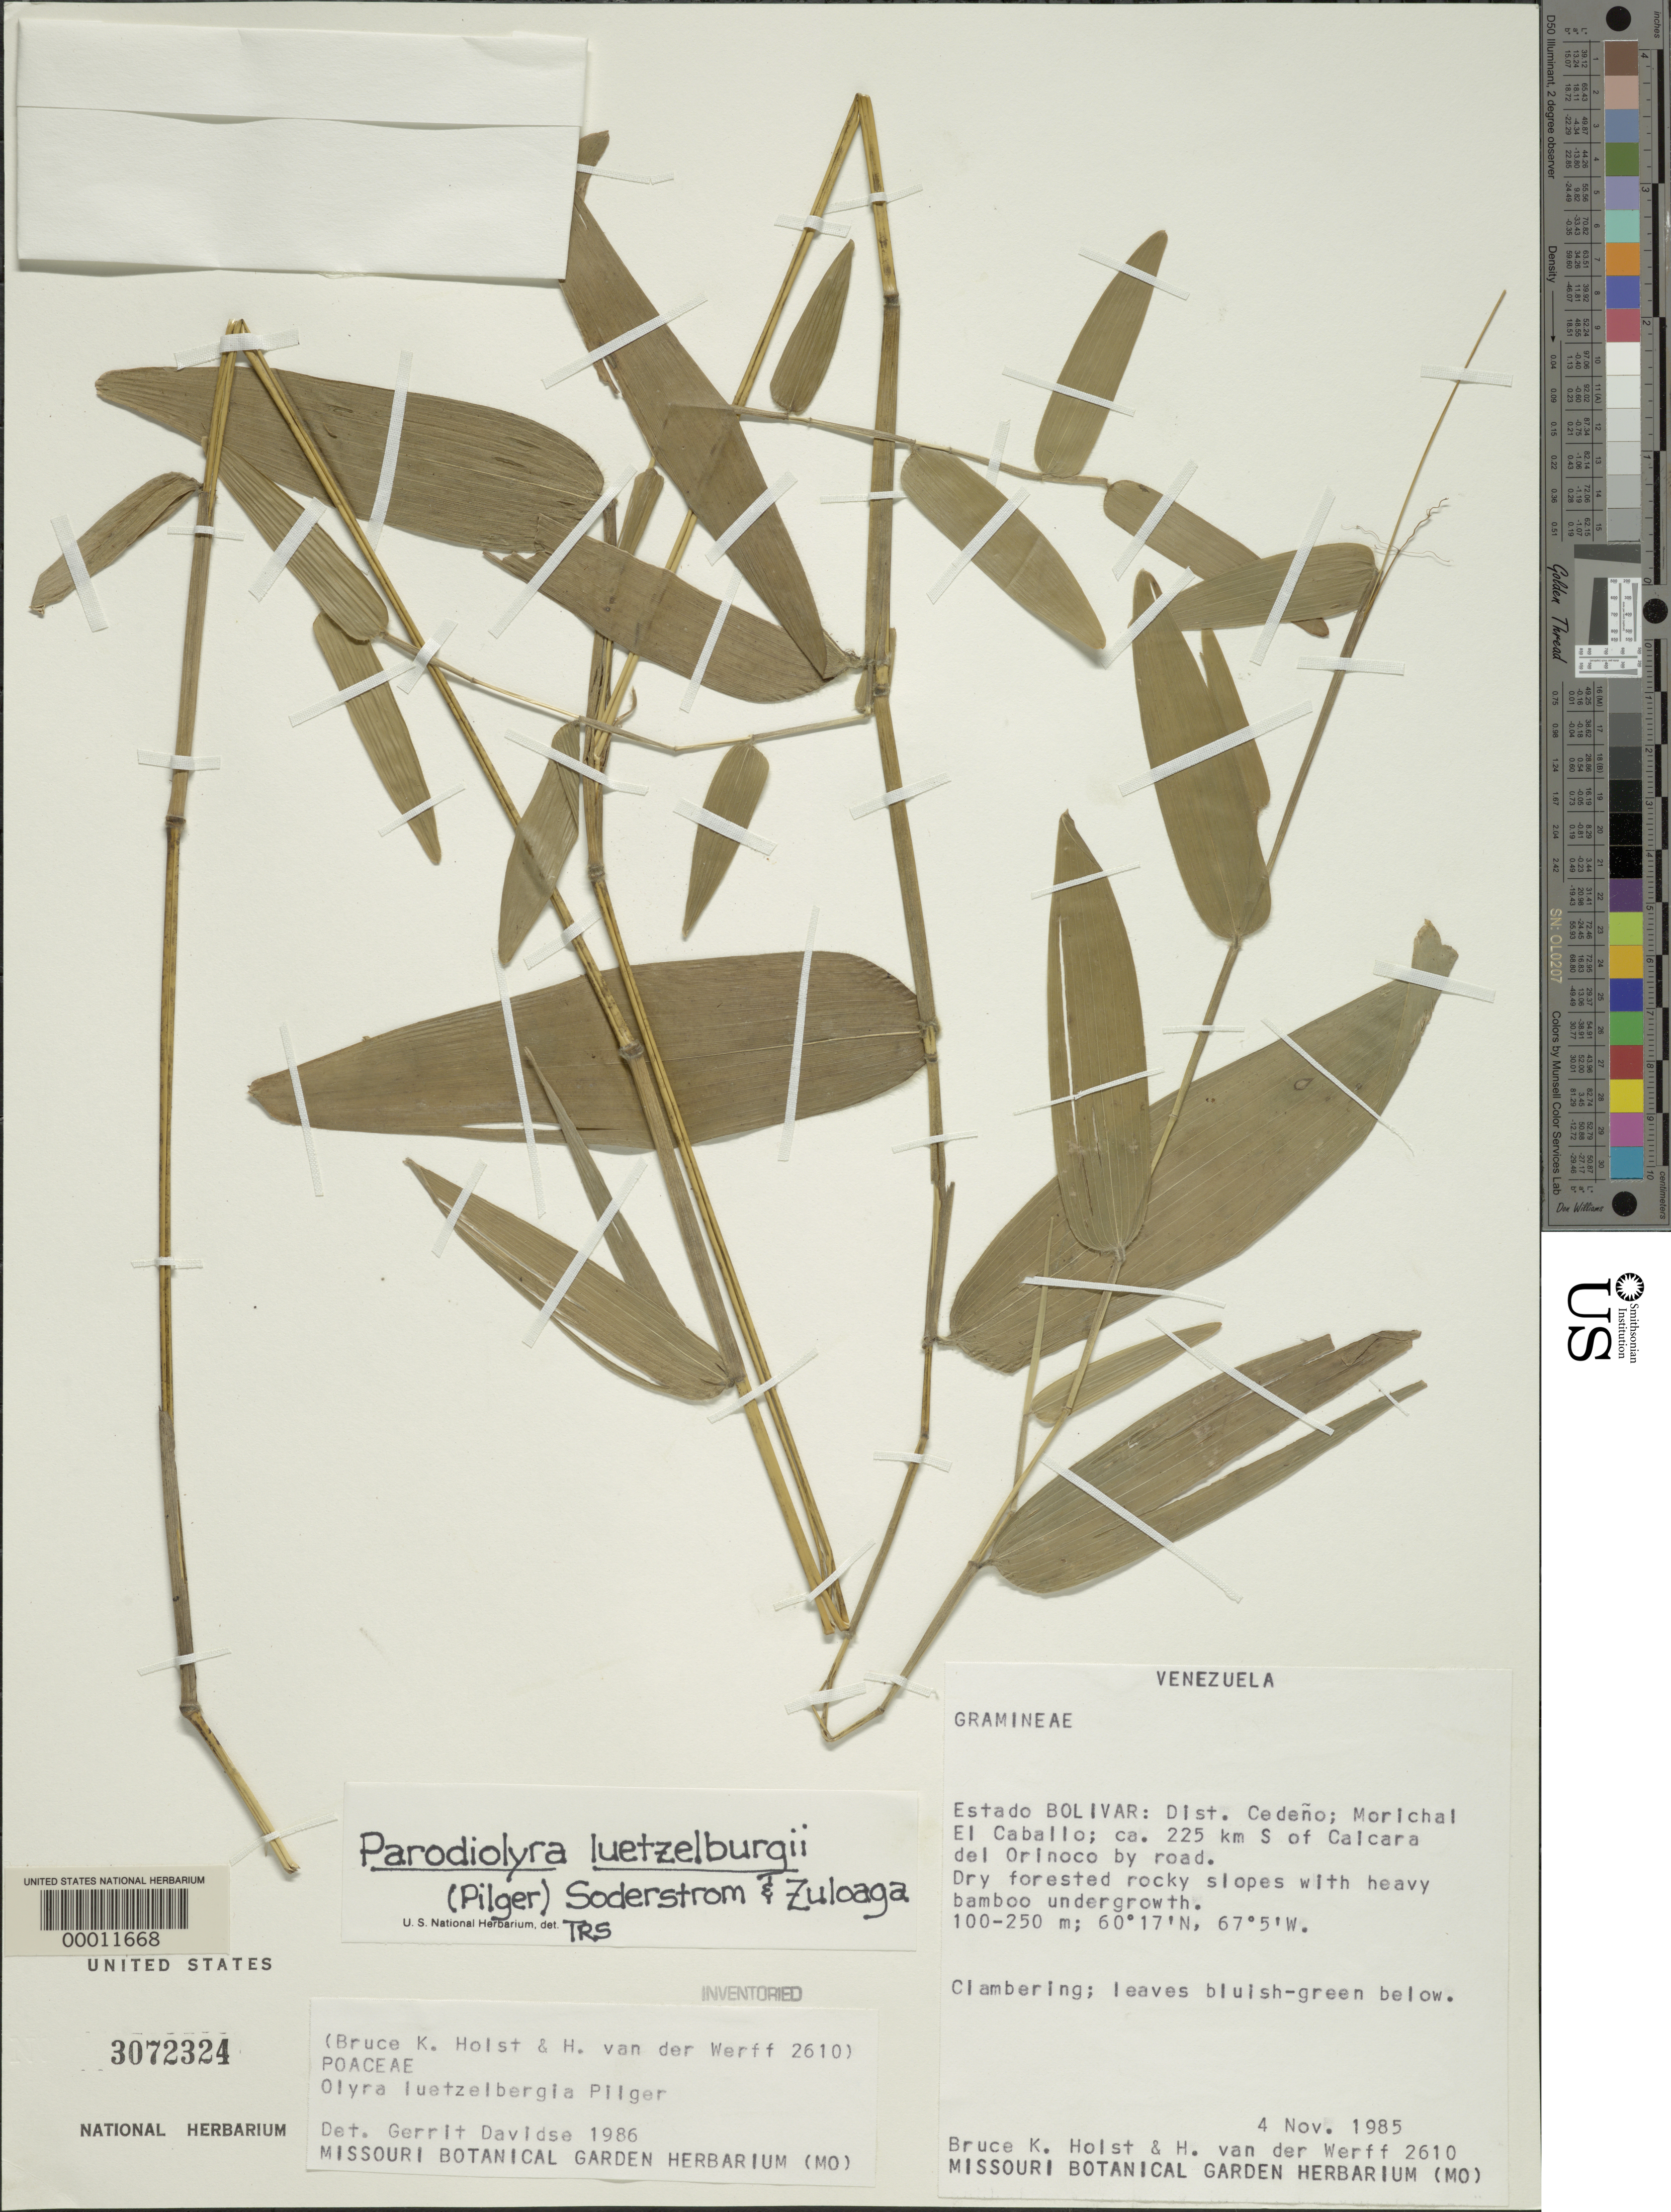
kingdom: Plantae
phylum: Tracheophyta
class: Liliopsida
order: Poales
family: Poaceae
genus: Olyra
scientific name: Olyra luetzelburgii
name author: Pilg.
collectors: B. Holst & H. van der Werff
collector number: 2610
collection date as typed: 04 Nov 1985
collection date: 1985-11-04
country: Venezuela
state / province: Bolívar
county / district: Cedeño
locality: Morichal El Caballo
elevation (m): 100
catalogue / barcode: US 3072324